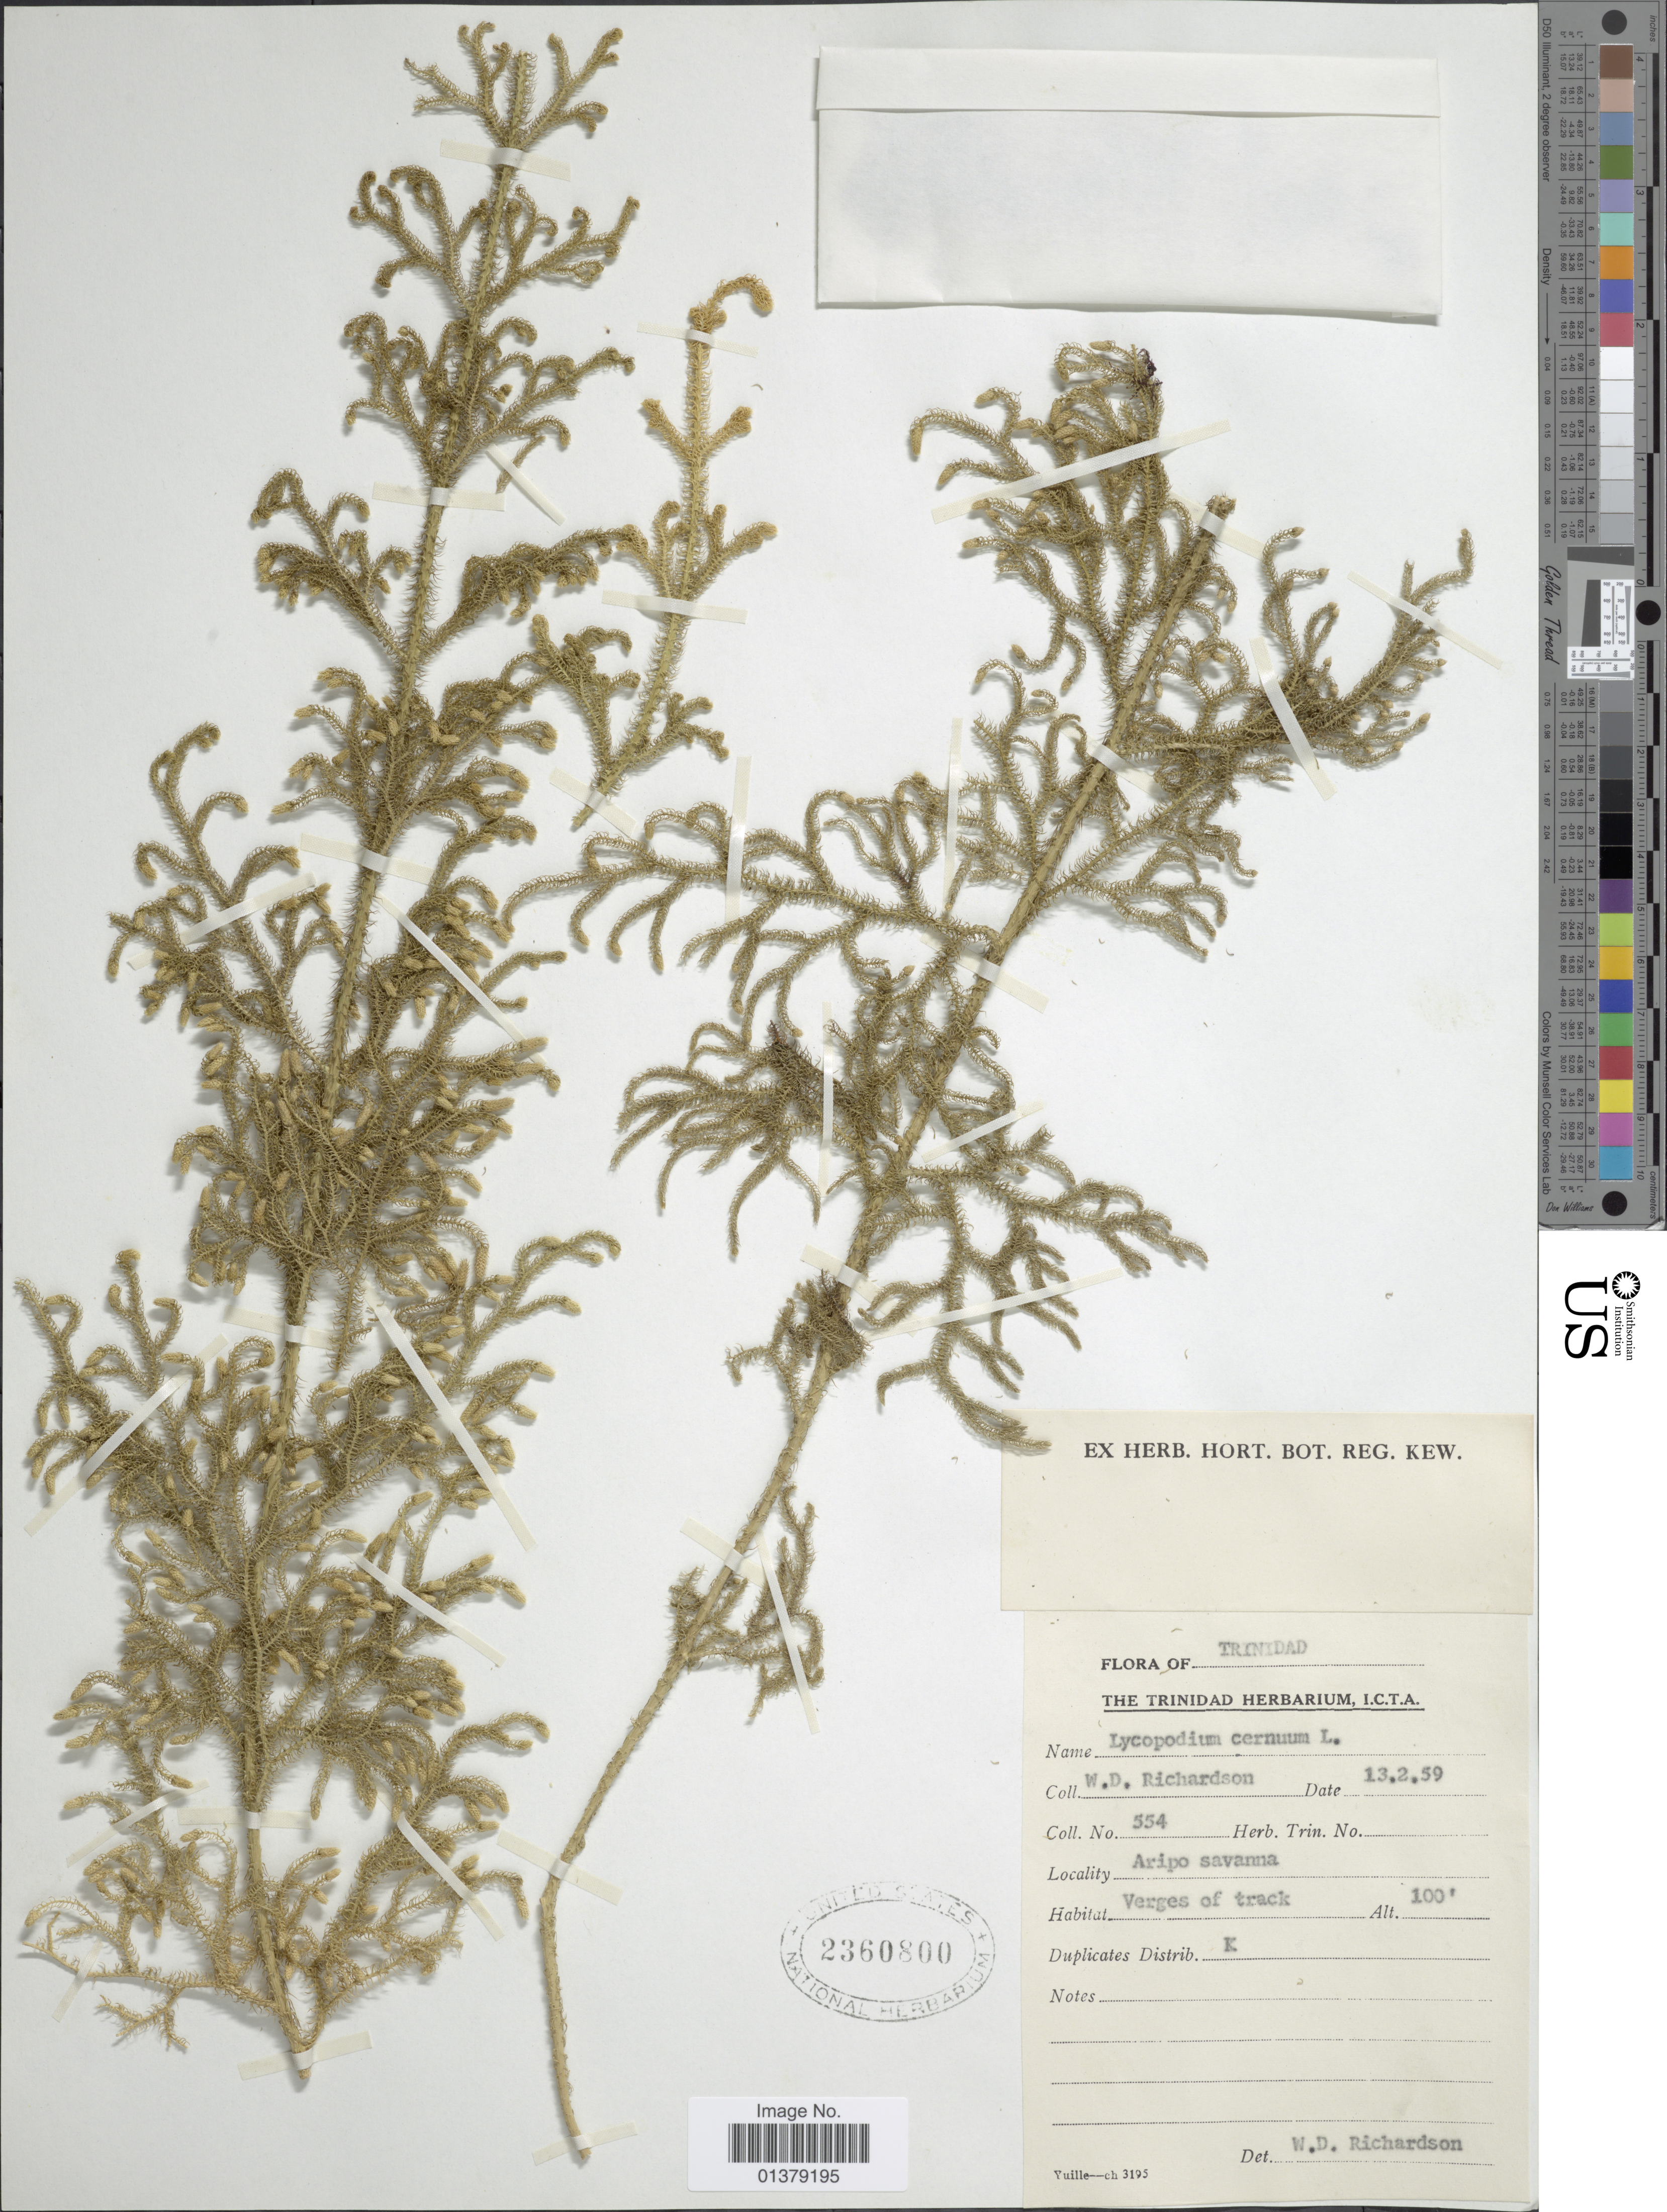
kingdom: Plantae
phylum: Tracheophyta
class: Lycopodiopsida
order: Lycopodiales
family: Lycopodiaceae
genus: Palhinhaea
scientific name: Palhinhaea curvata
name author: (Sw.) Holub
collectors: W. D. Richardson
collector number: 554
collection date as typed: Transcribed d/m/y: 13/2/59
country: Trinidad and Tobago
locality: Trinidad, Aripo savanna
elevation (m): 30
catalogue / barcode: US 2360800